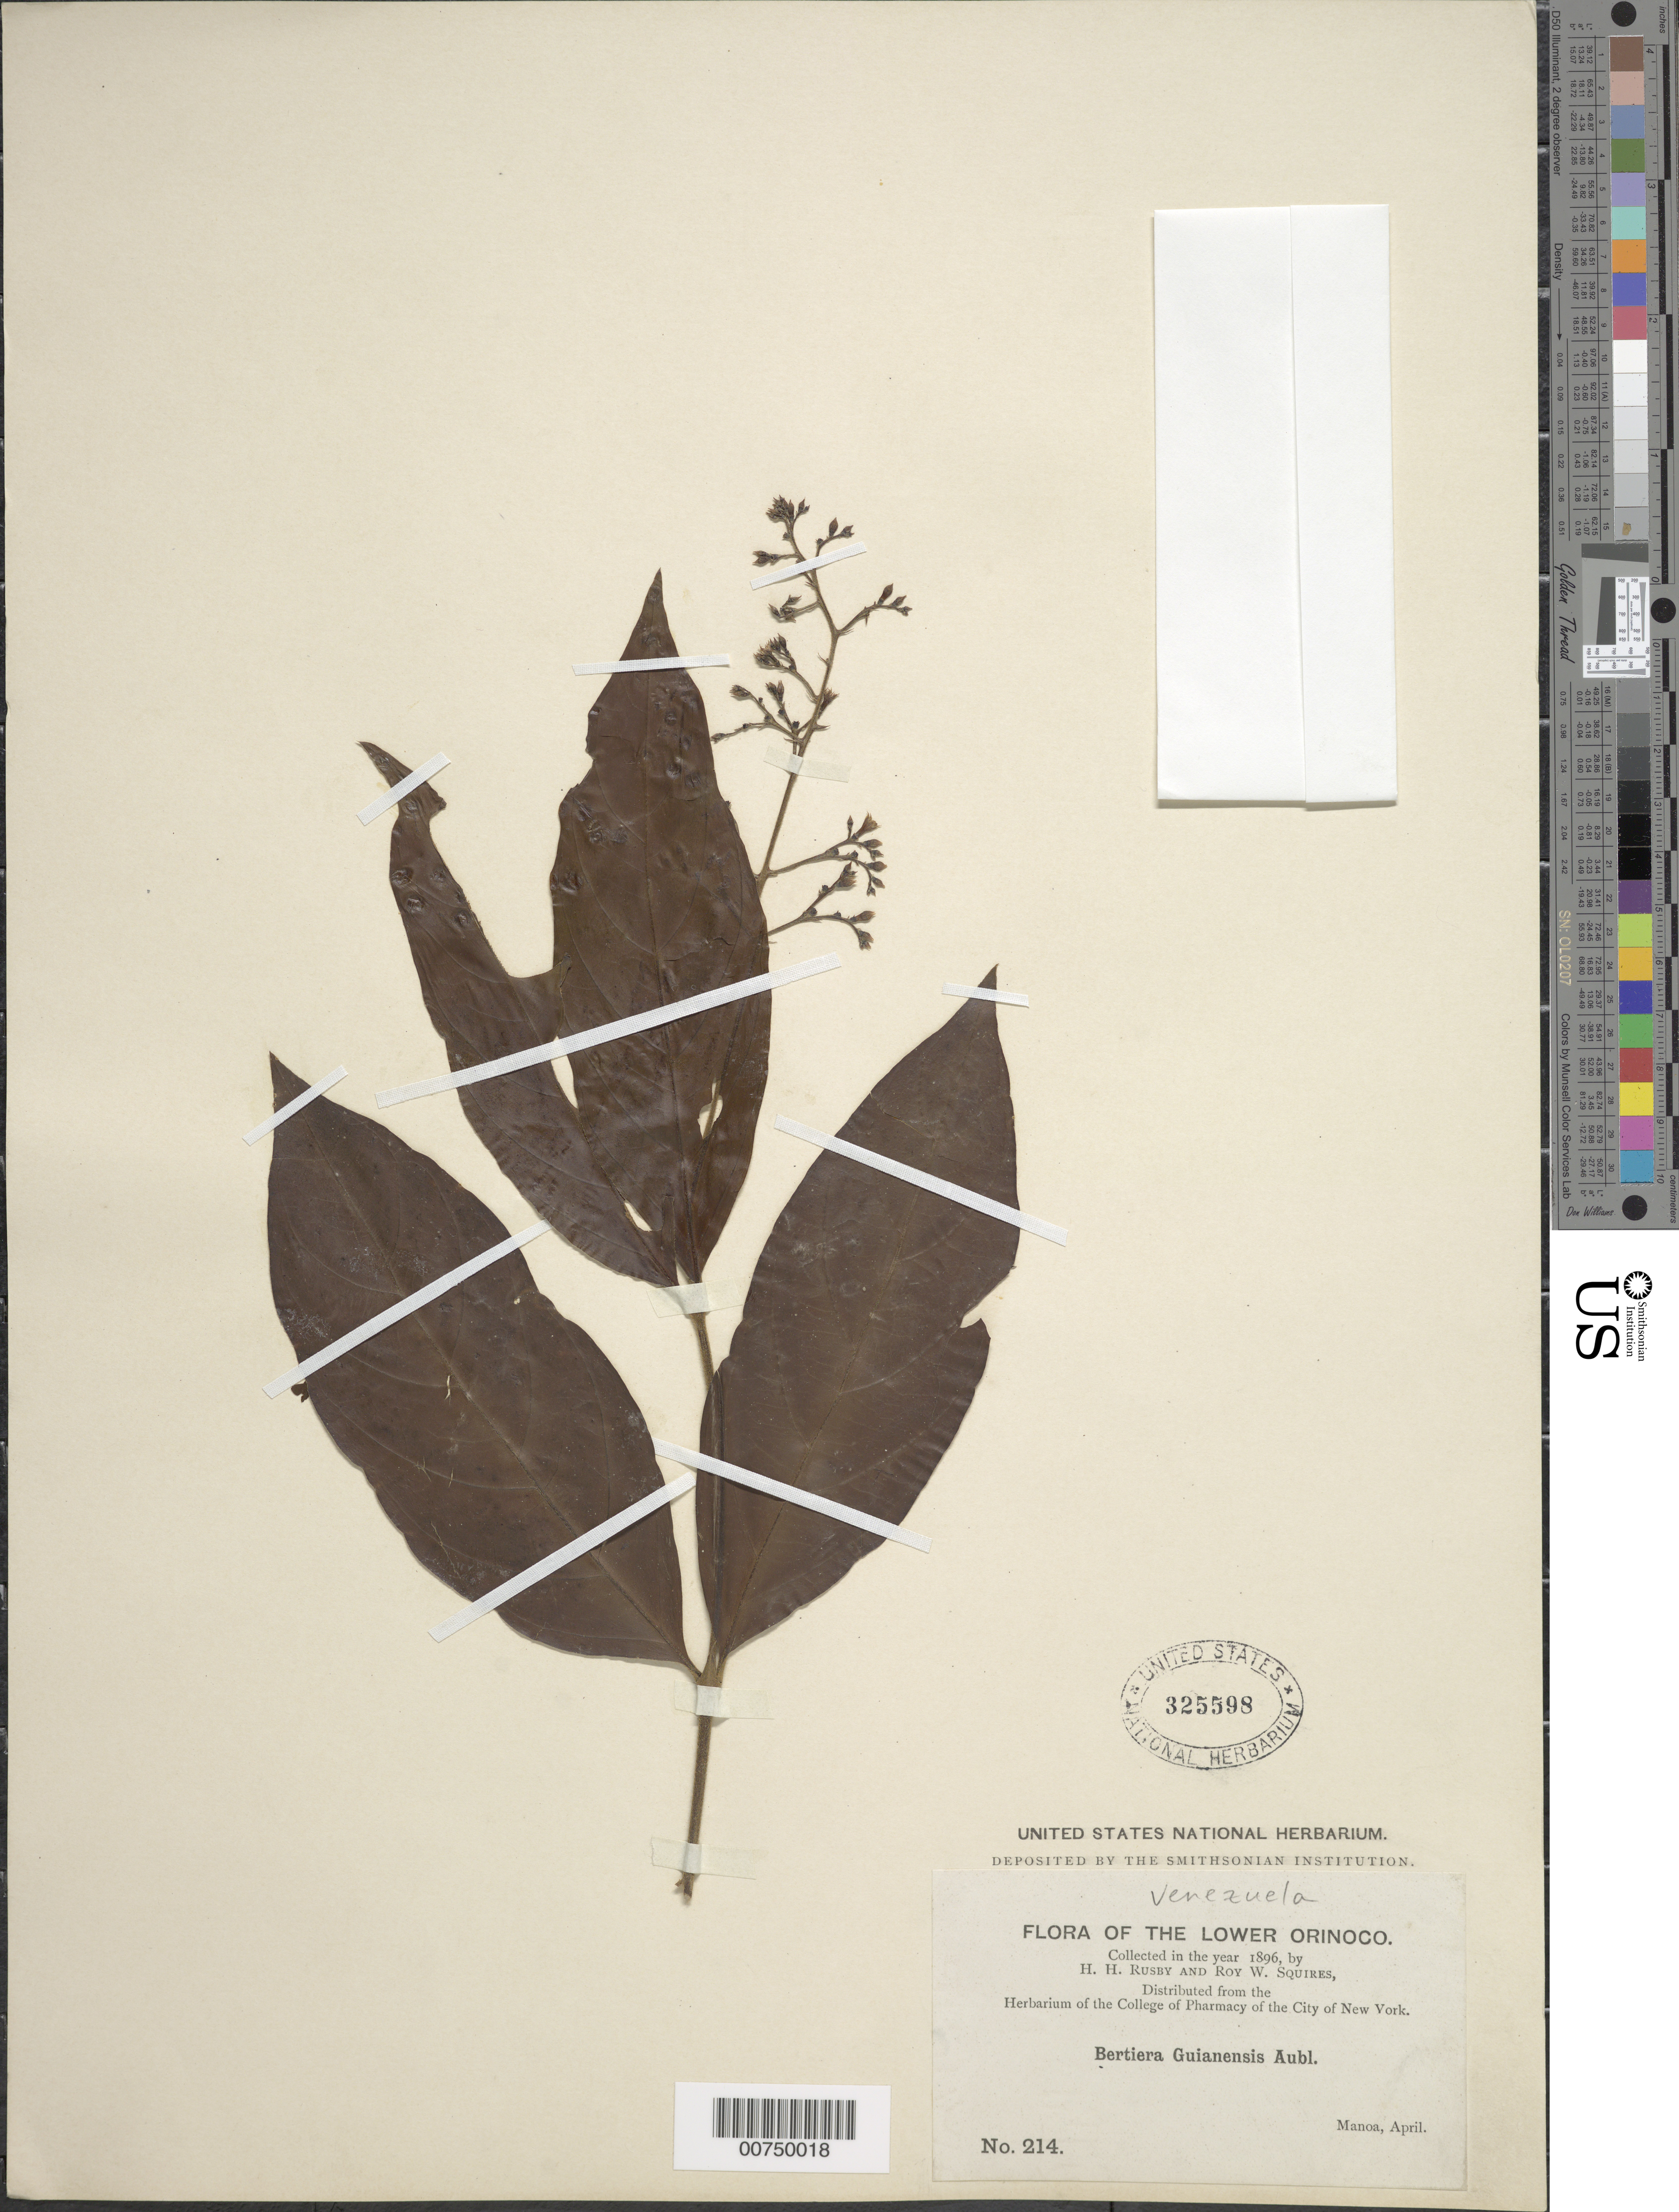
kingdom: Plantae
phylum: Tracheophyta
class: Magnoliopsida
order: Gentianales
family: Rubiaceae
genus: Bertiera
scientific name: Bertiera guianensis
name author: Aubl.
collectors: H. H. Rusby & R. Squires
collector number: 214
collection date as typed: April 1896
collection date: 1896-04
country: Venezuela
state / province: Delta Amacuro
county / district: Antonio Díaz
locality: Lower Orinoco, Manoa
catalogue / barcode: US 325598